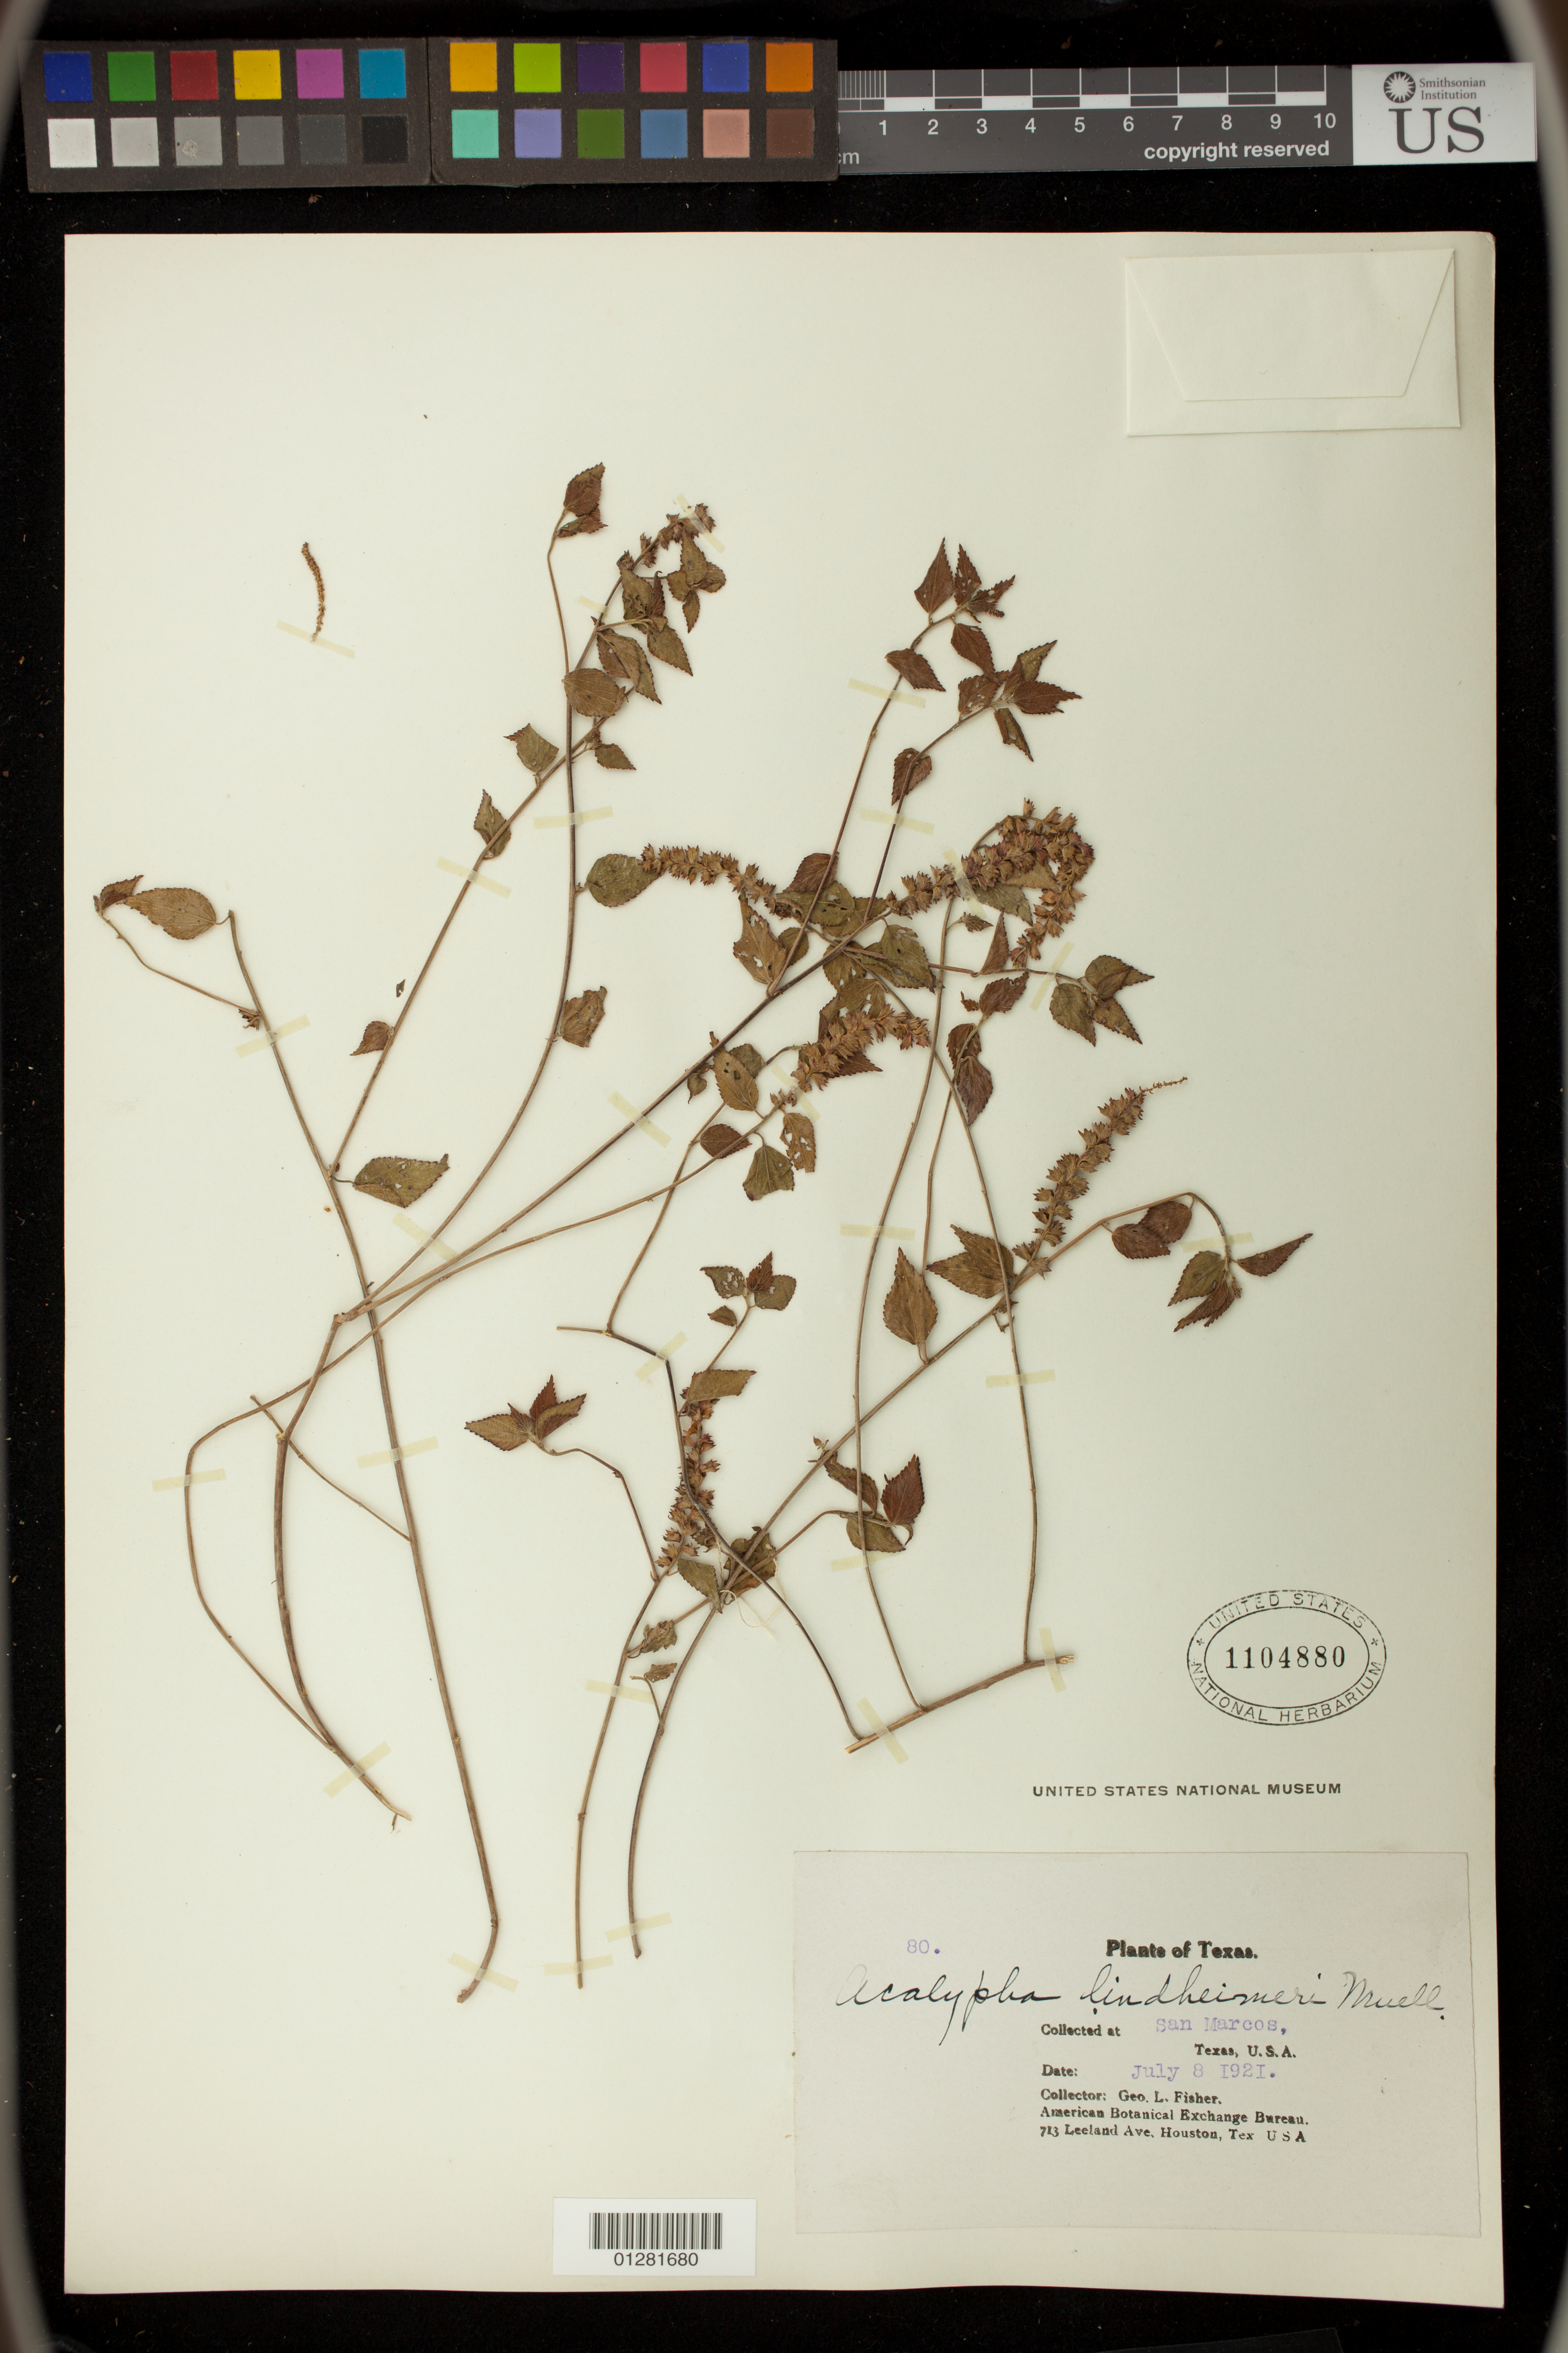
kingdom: Plantae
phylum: Tracheophyta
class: Magnoliopsida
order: Malpighiales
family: Euphorbiaceae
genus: Acalypha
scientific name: Acalypha lindheimeri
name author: Müll. Arg.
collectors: G. L. Fisher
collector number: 80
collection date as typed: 08 Jul 1921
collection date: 1921-07-08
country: United States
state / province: Texas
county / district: Hays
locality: San marcos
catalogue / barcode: US 1104880